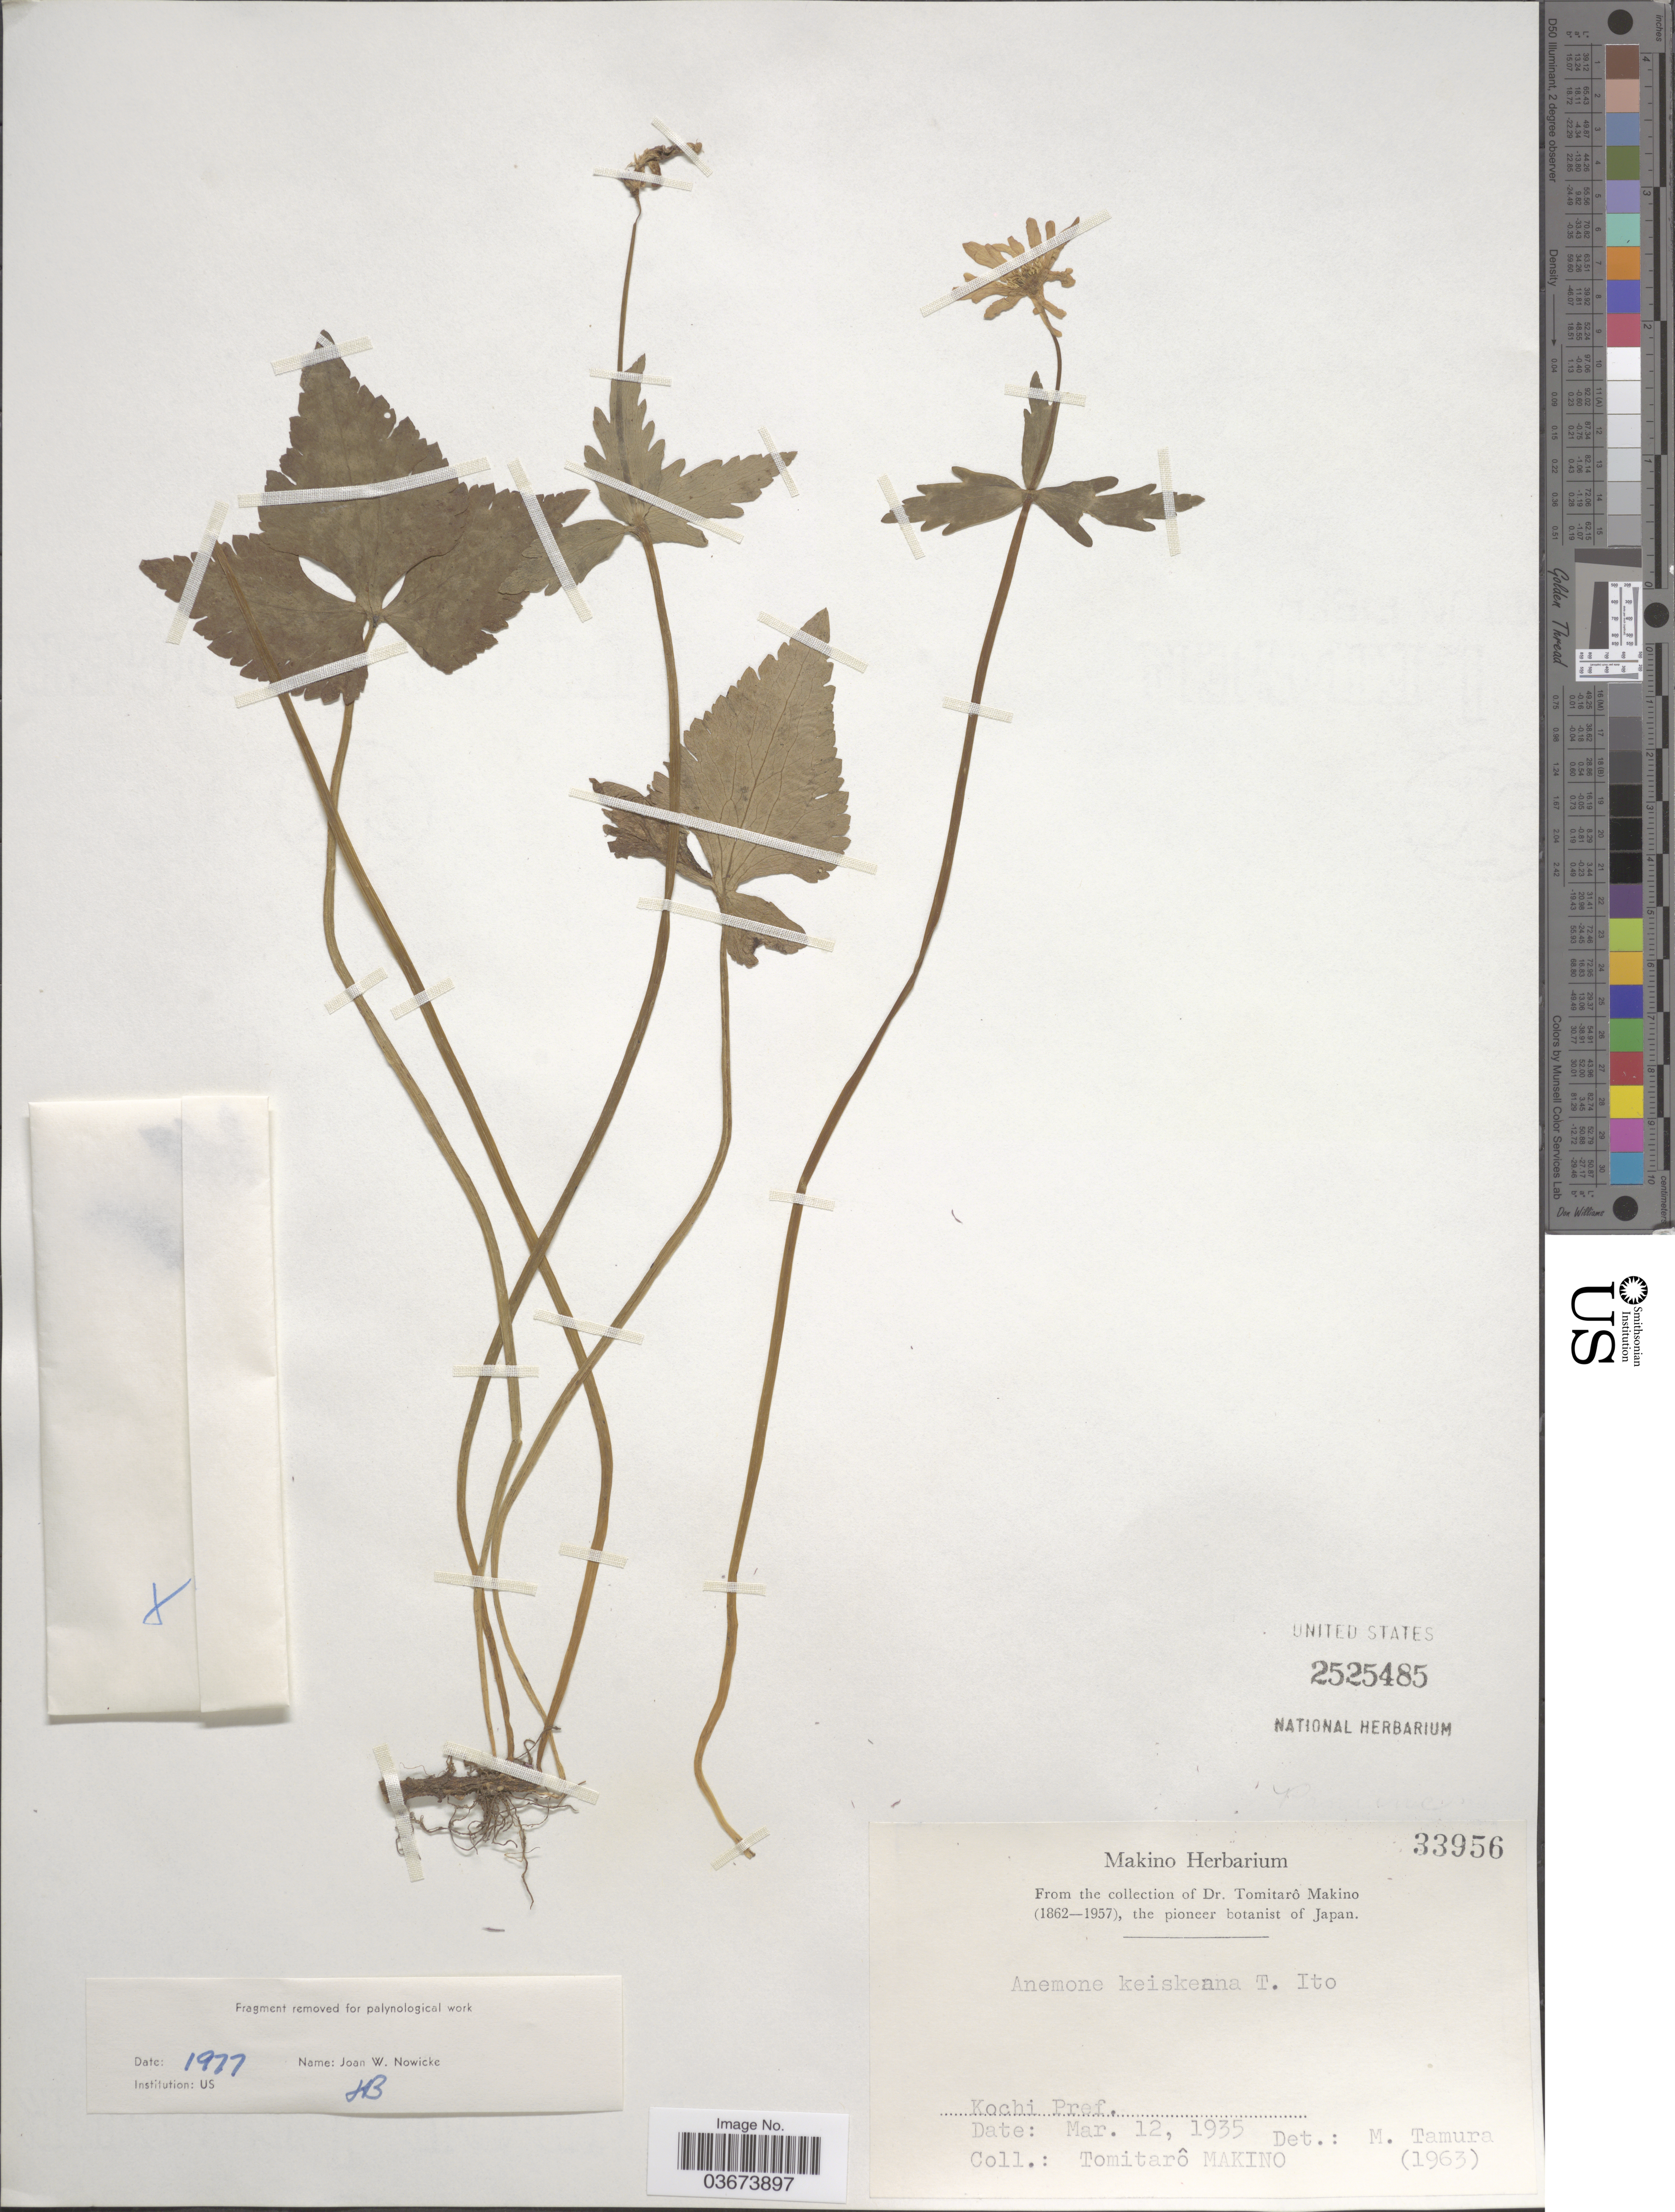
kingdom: Plantae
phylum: Tracheophyta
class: Magnoliopsida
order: Ranunculales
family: Ranunculaceae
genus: Anemone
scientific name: Anemone keiskeana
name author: T. Itô ex Maxim.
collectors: T. Makino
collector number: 33956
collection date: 1935-03-12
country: Japan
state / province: Koti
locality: Kochi Pref.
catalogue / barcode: US 2525485